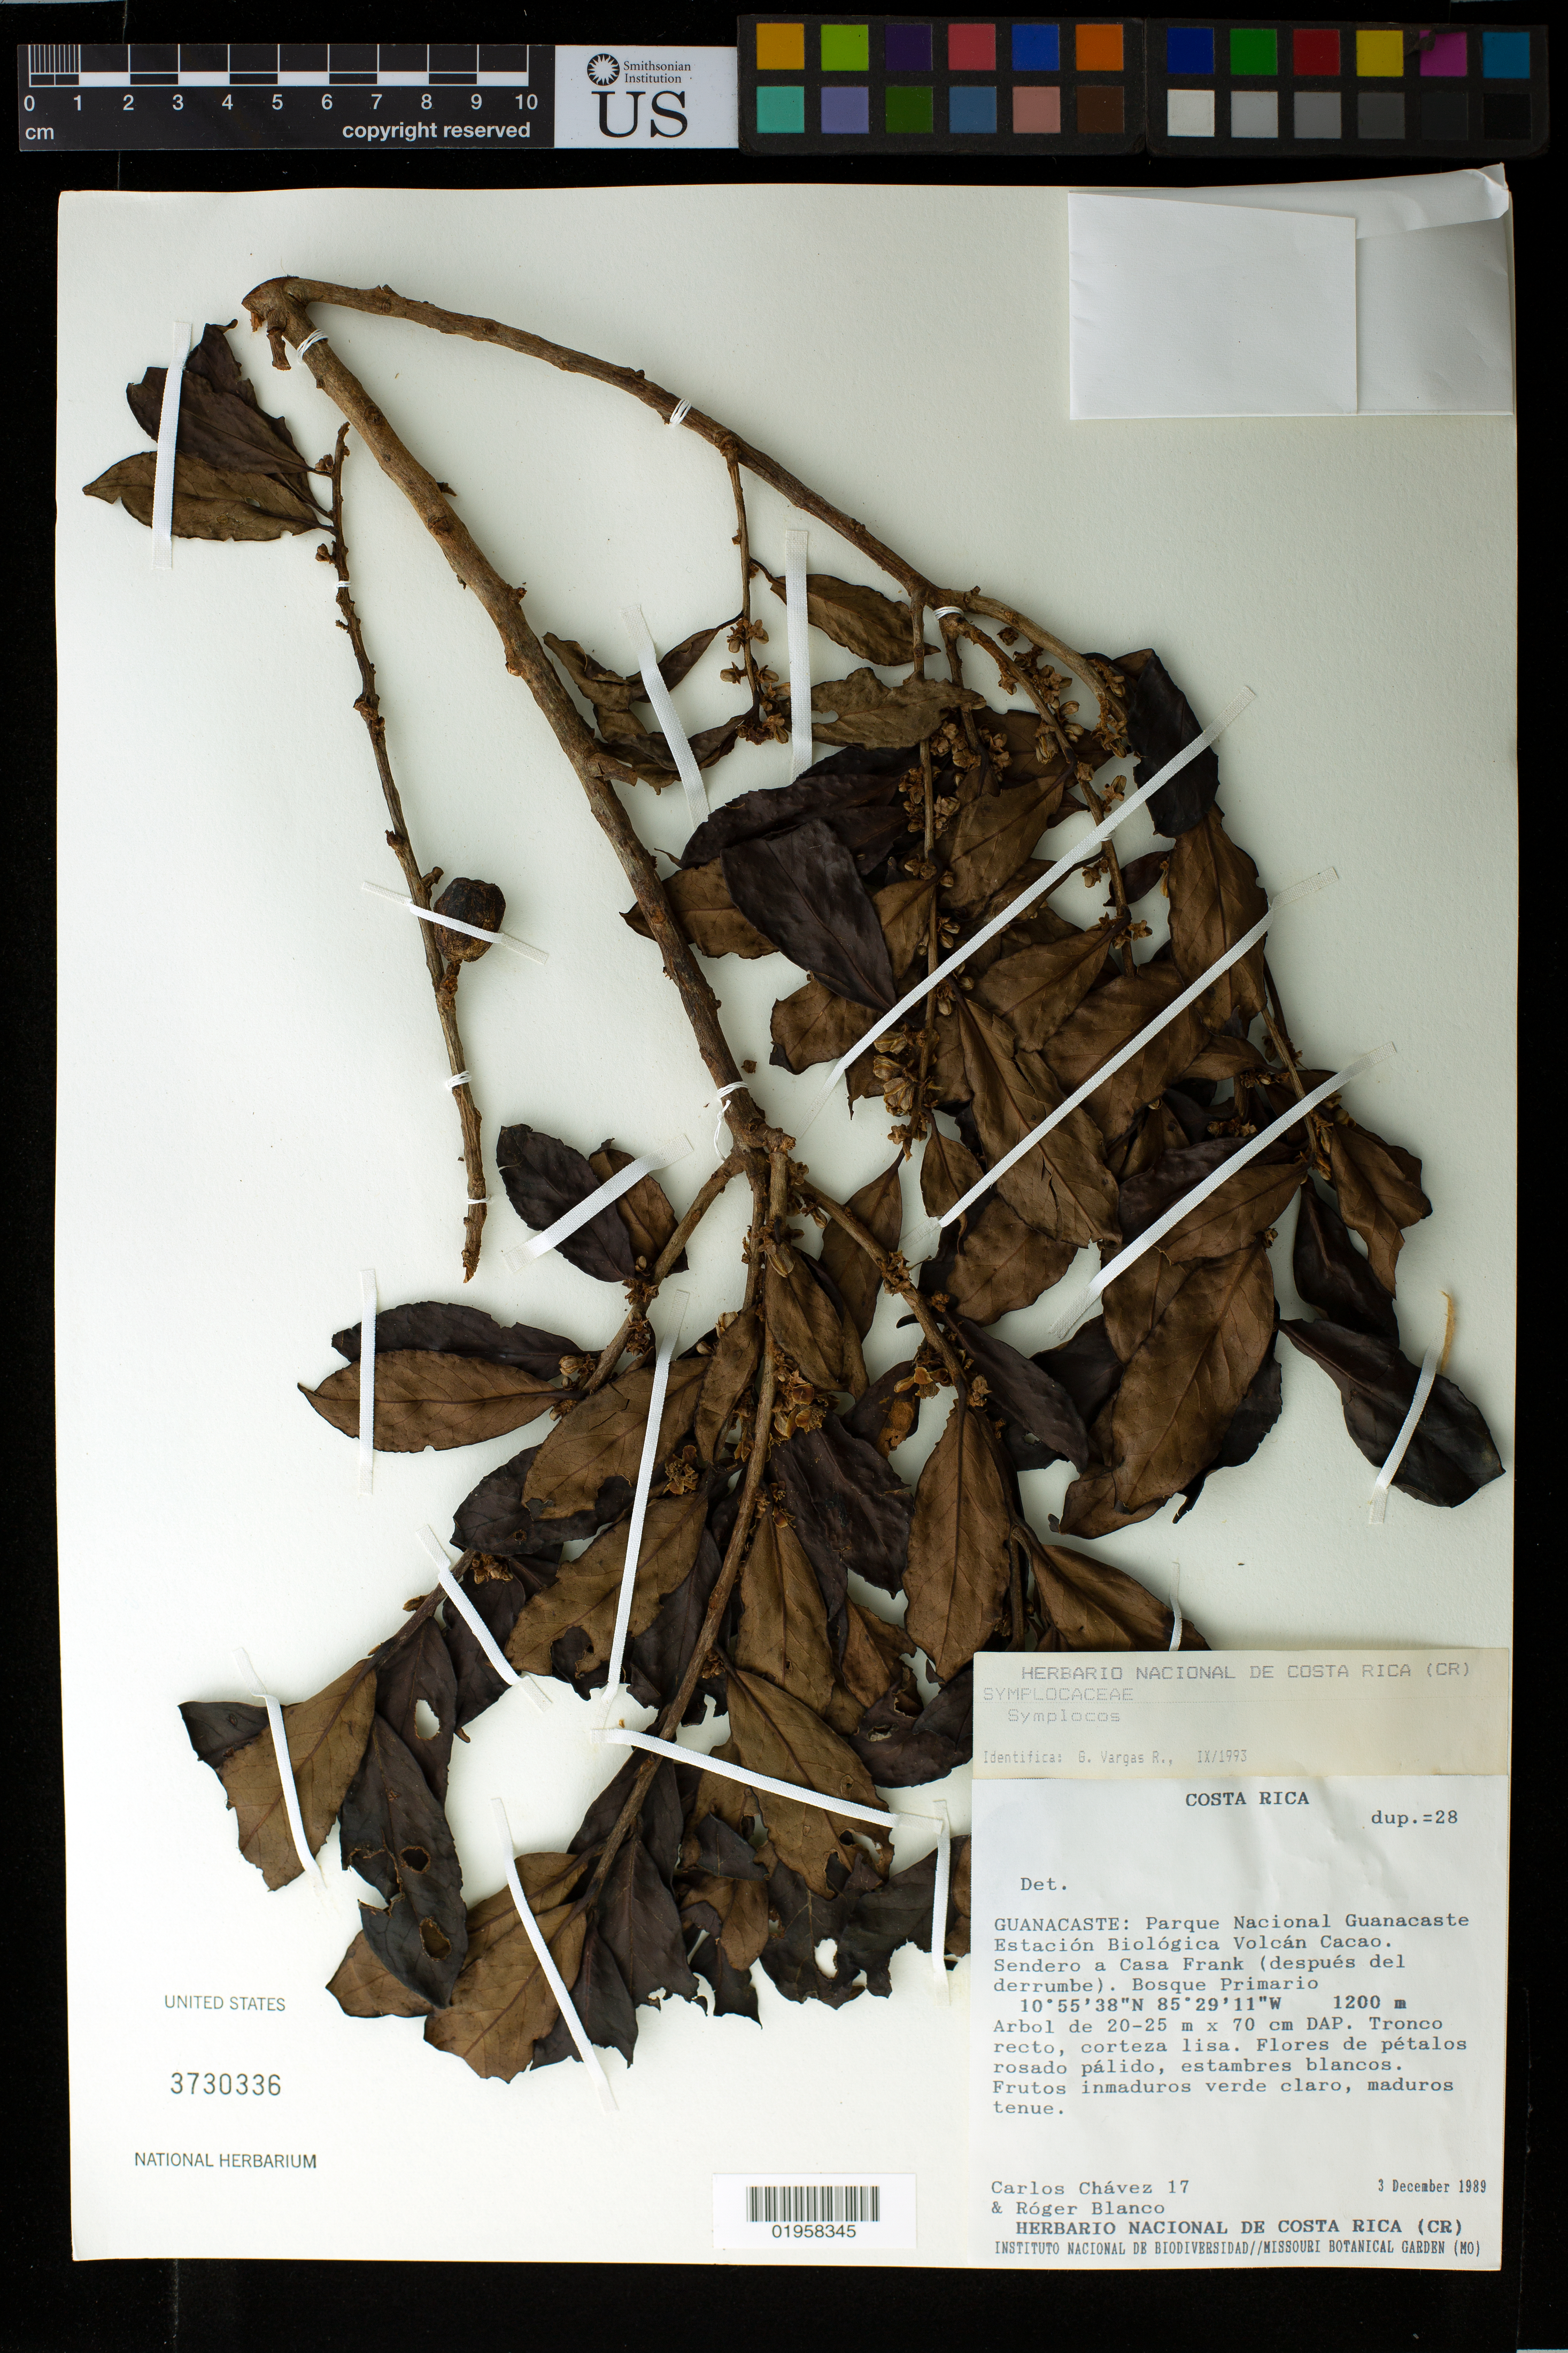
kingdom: Plantae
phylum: Tracheophyta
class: Magnoliopsida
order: Ericales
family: Symplocaceae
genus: Symplocos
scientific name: Symplocos sp.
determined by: Vargas, G.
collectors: C. Chávez & R. Blanco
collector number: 17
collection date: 1989-12-03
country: Costa Rica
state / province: Guanacaste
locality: Parque Nacional Guanacaste, Estación Biológica Volcán Cacao. Sendero a Casa Frank (después del derrumbe)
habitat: Bosque primario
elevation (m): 1200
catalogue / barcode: US 3730336